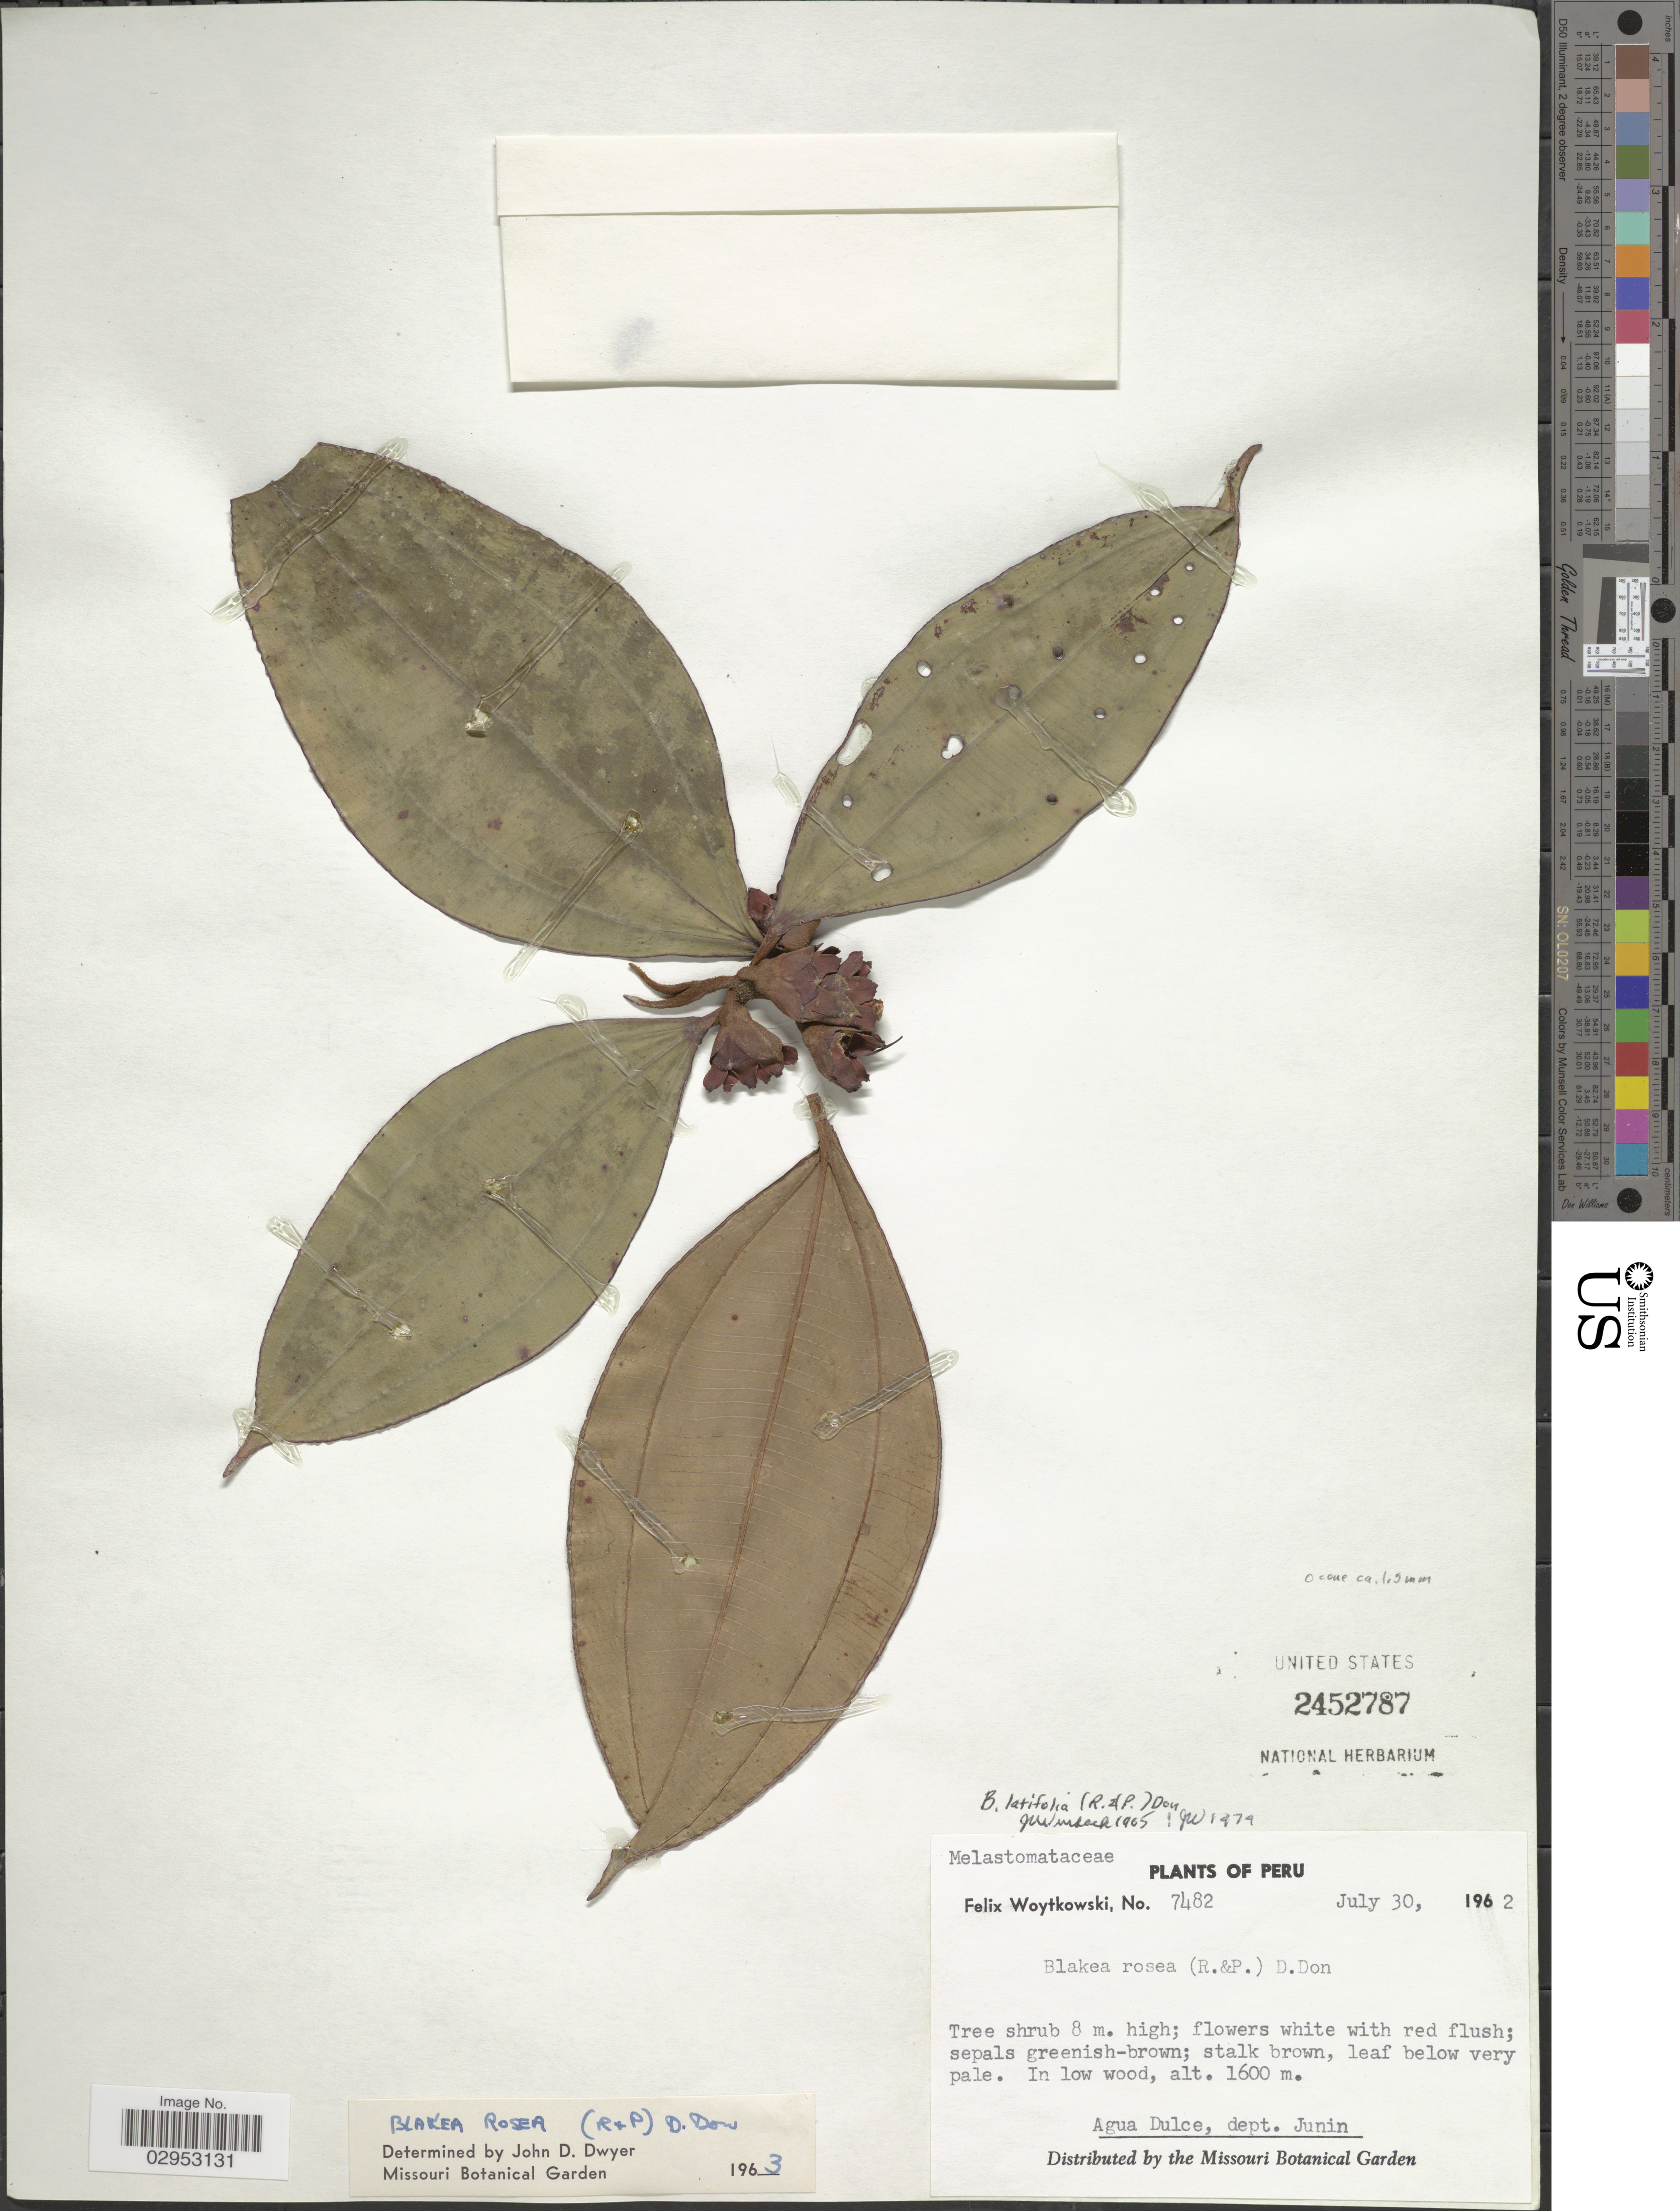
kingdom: Plantae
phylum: Tracheophyta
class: Magnoliopsida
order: Myrtales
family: Melastomataceae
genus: Blakea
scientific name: Blakea latifolia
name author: D. Don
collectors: F. Woytkowski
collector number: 7482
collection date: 1962-07-30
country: Peru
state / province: Junín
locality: Agua Dulce, dept. Junin.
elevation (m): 1600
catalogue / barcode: US 2452787